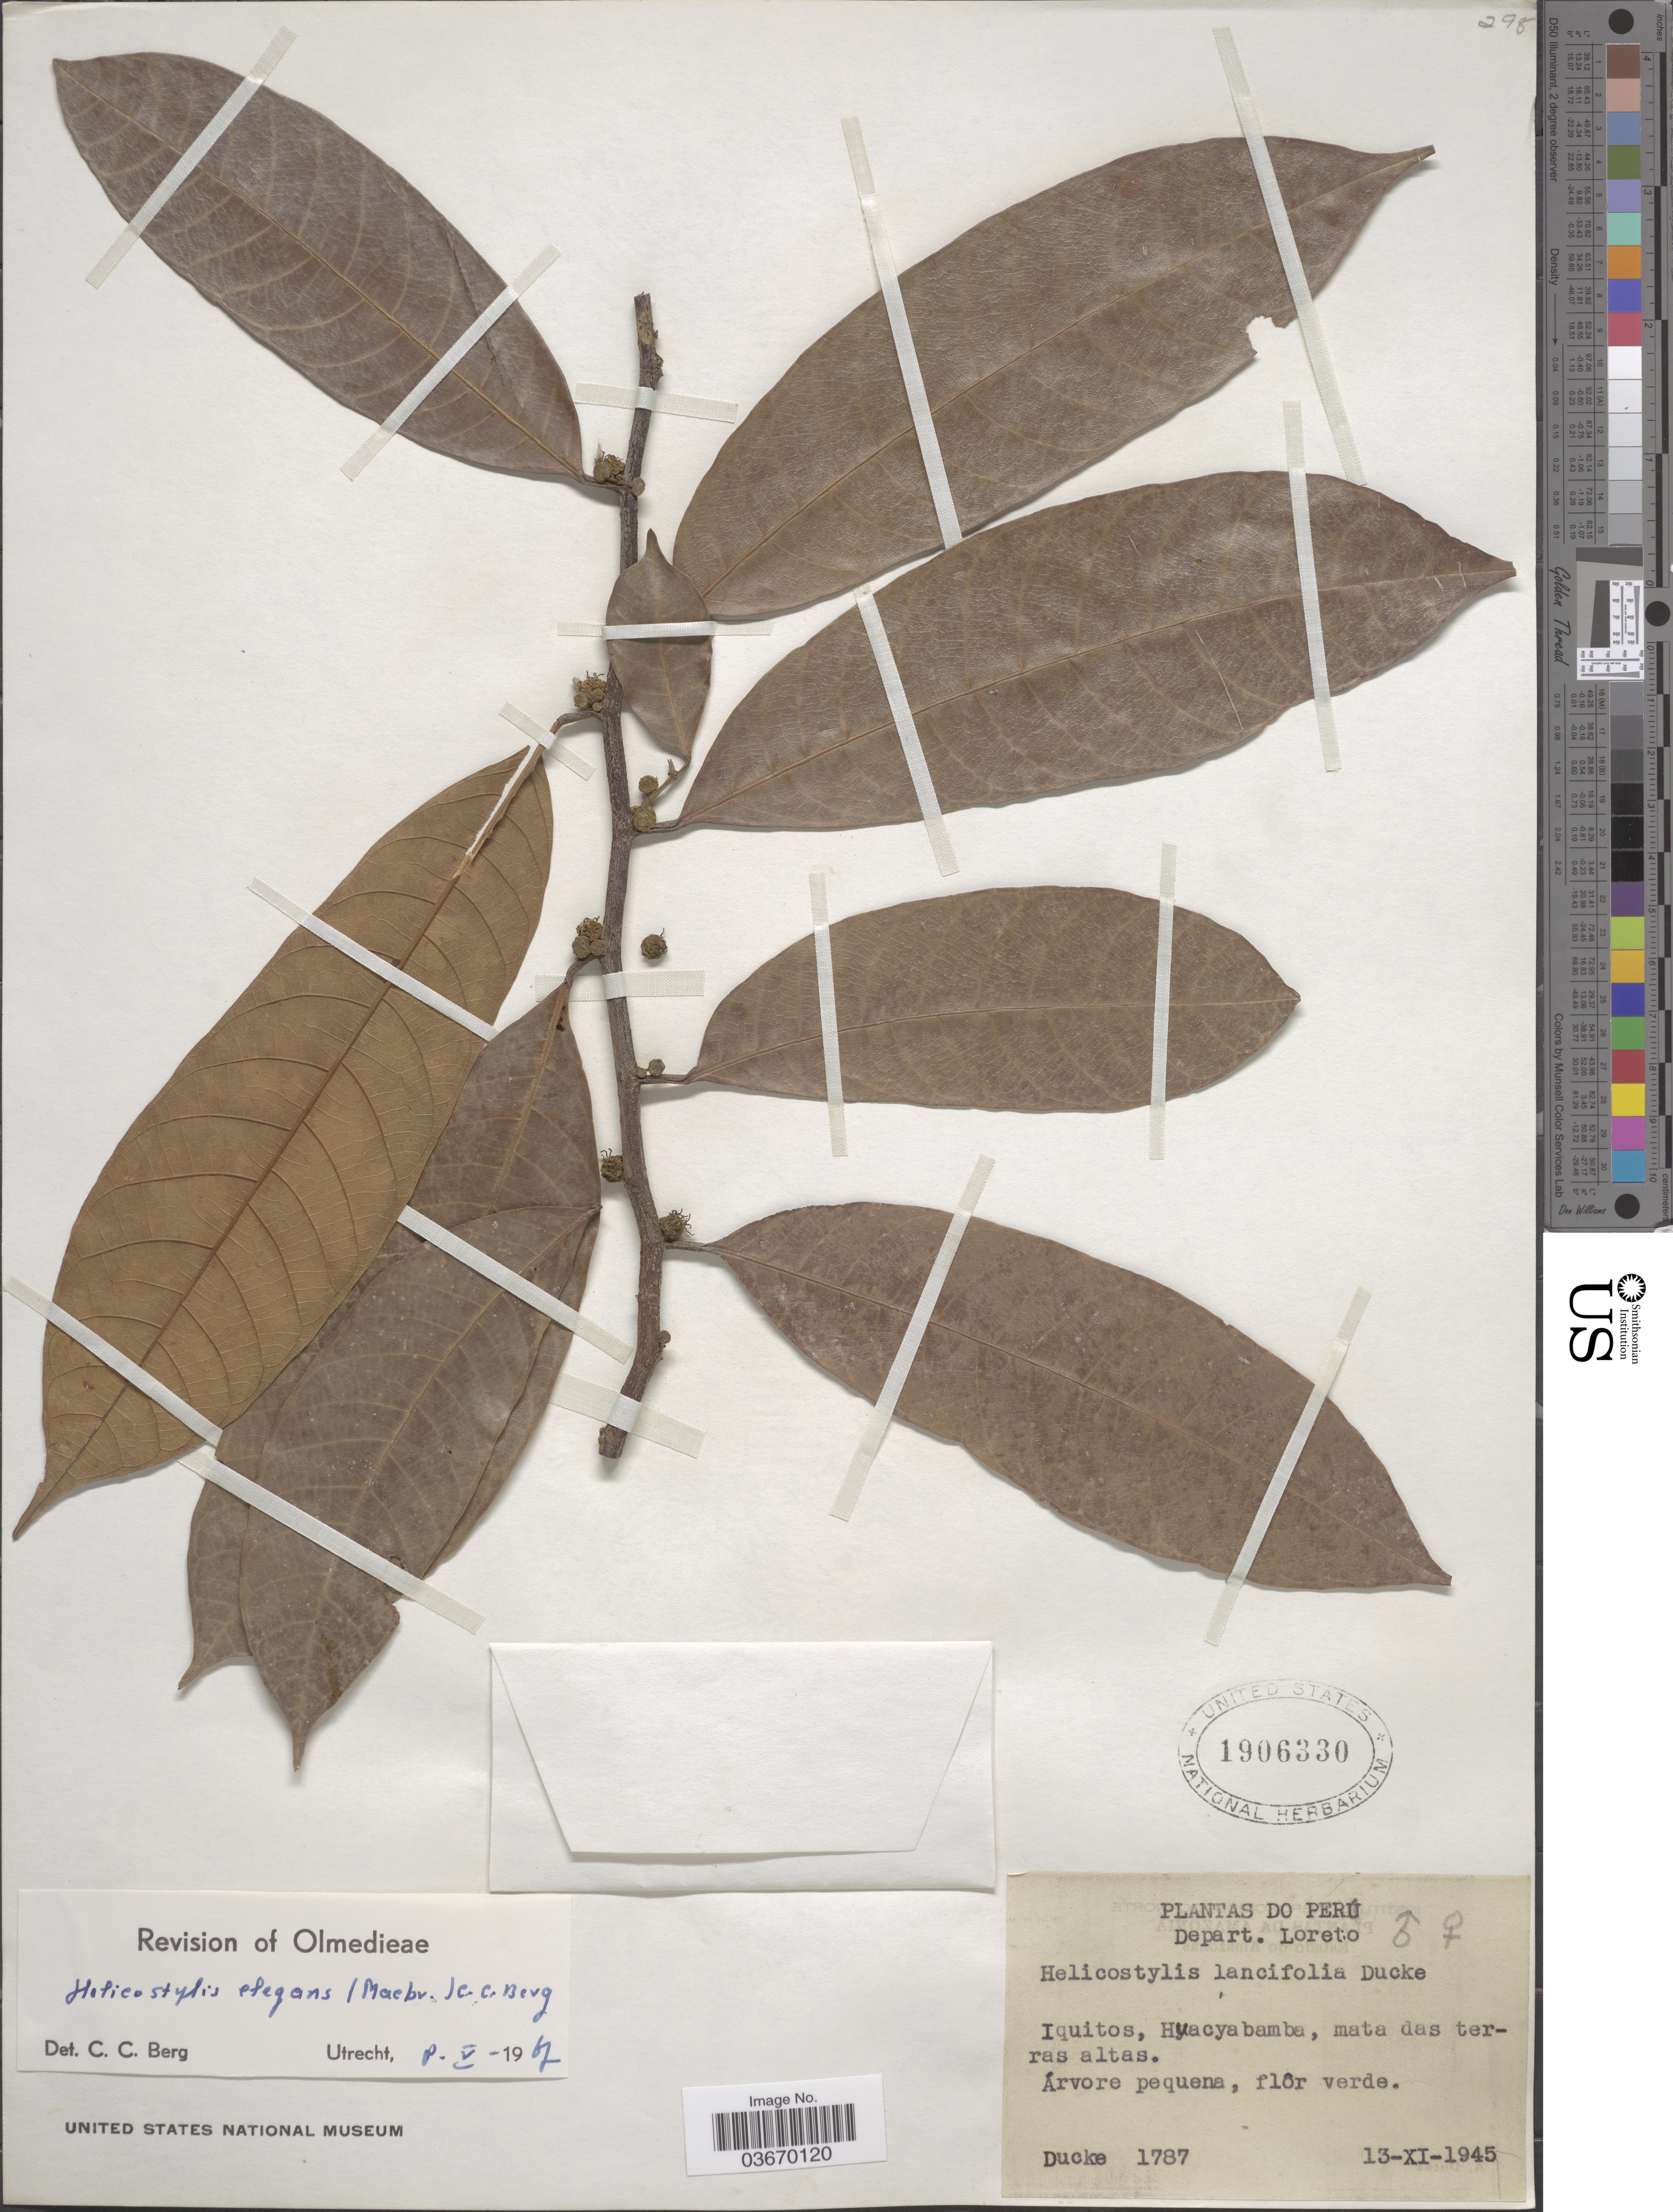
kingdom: Plantae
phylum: Tracheophyta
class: Magnoliopsida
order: Rosales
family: Moraceae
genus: Helicostylis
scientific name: Helicostylis elegans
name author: (J.F. Macbr.) C.C. Berg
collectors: A. Ducke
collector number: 1787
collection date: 1945-11-13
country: Peru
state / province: Loreto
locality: Depart. Loreto. Iquitos, Huacyabamba, mata das terras altas.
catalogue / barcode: US 1906330